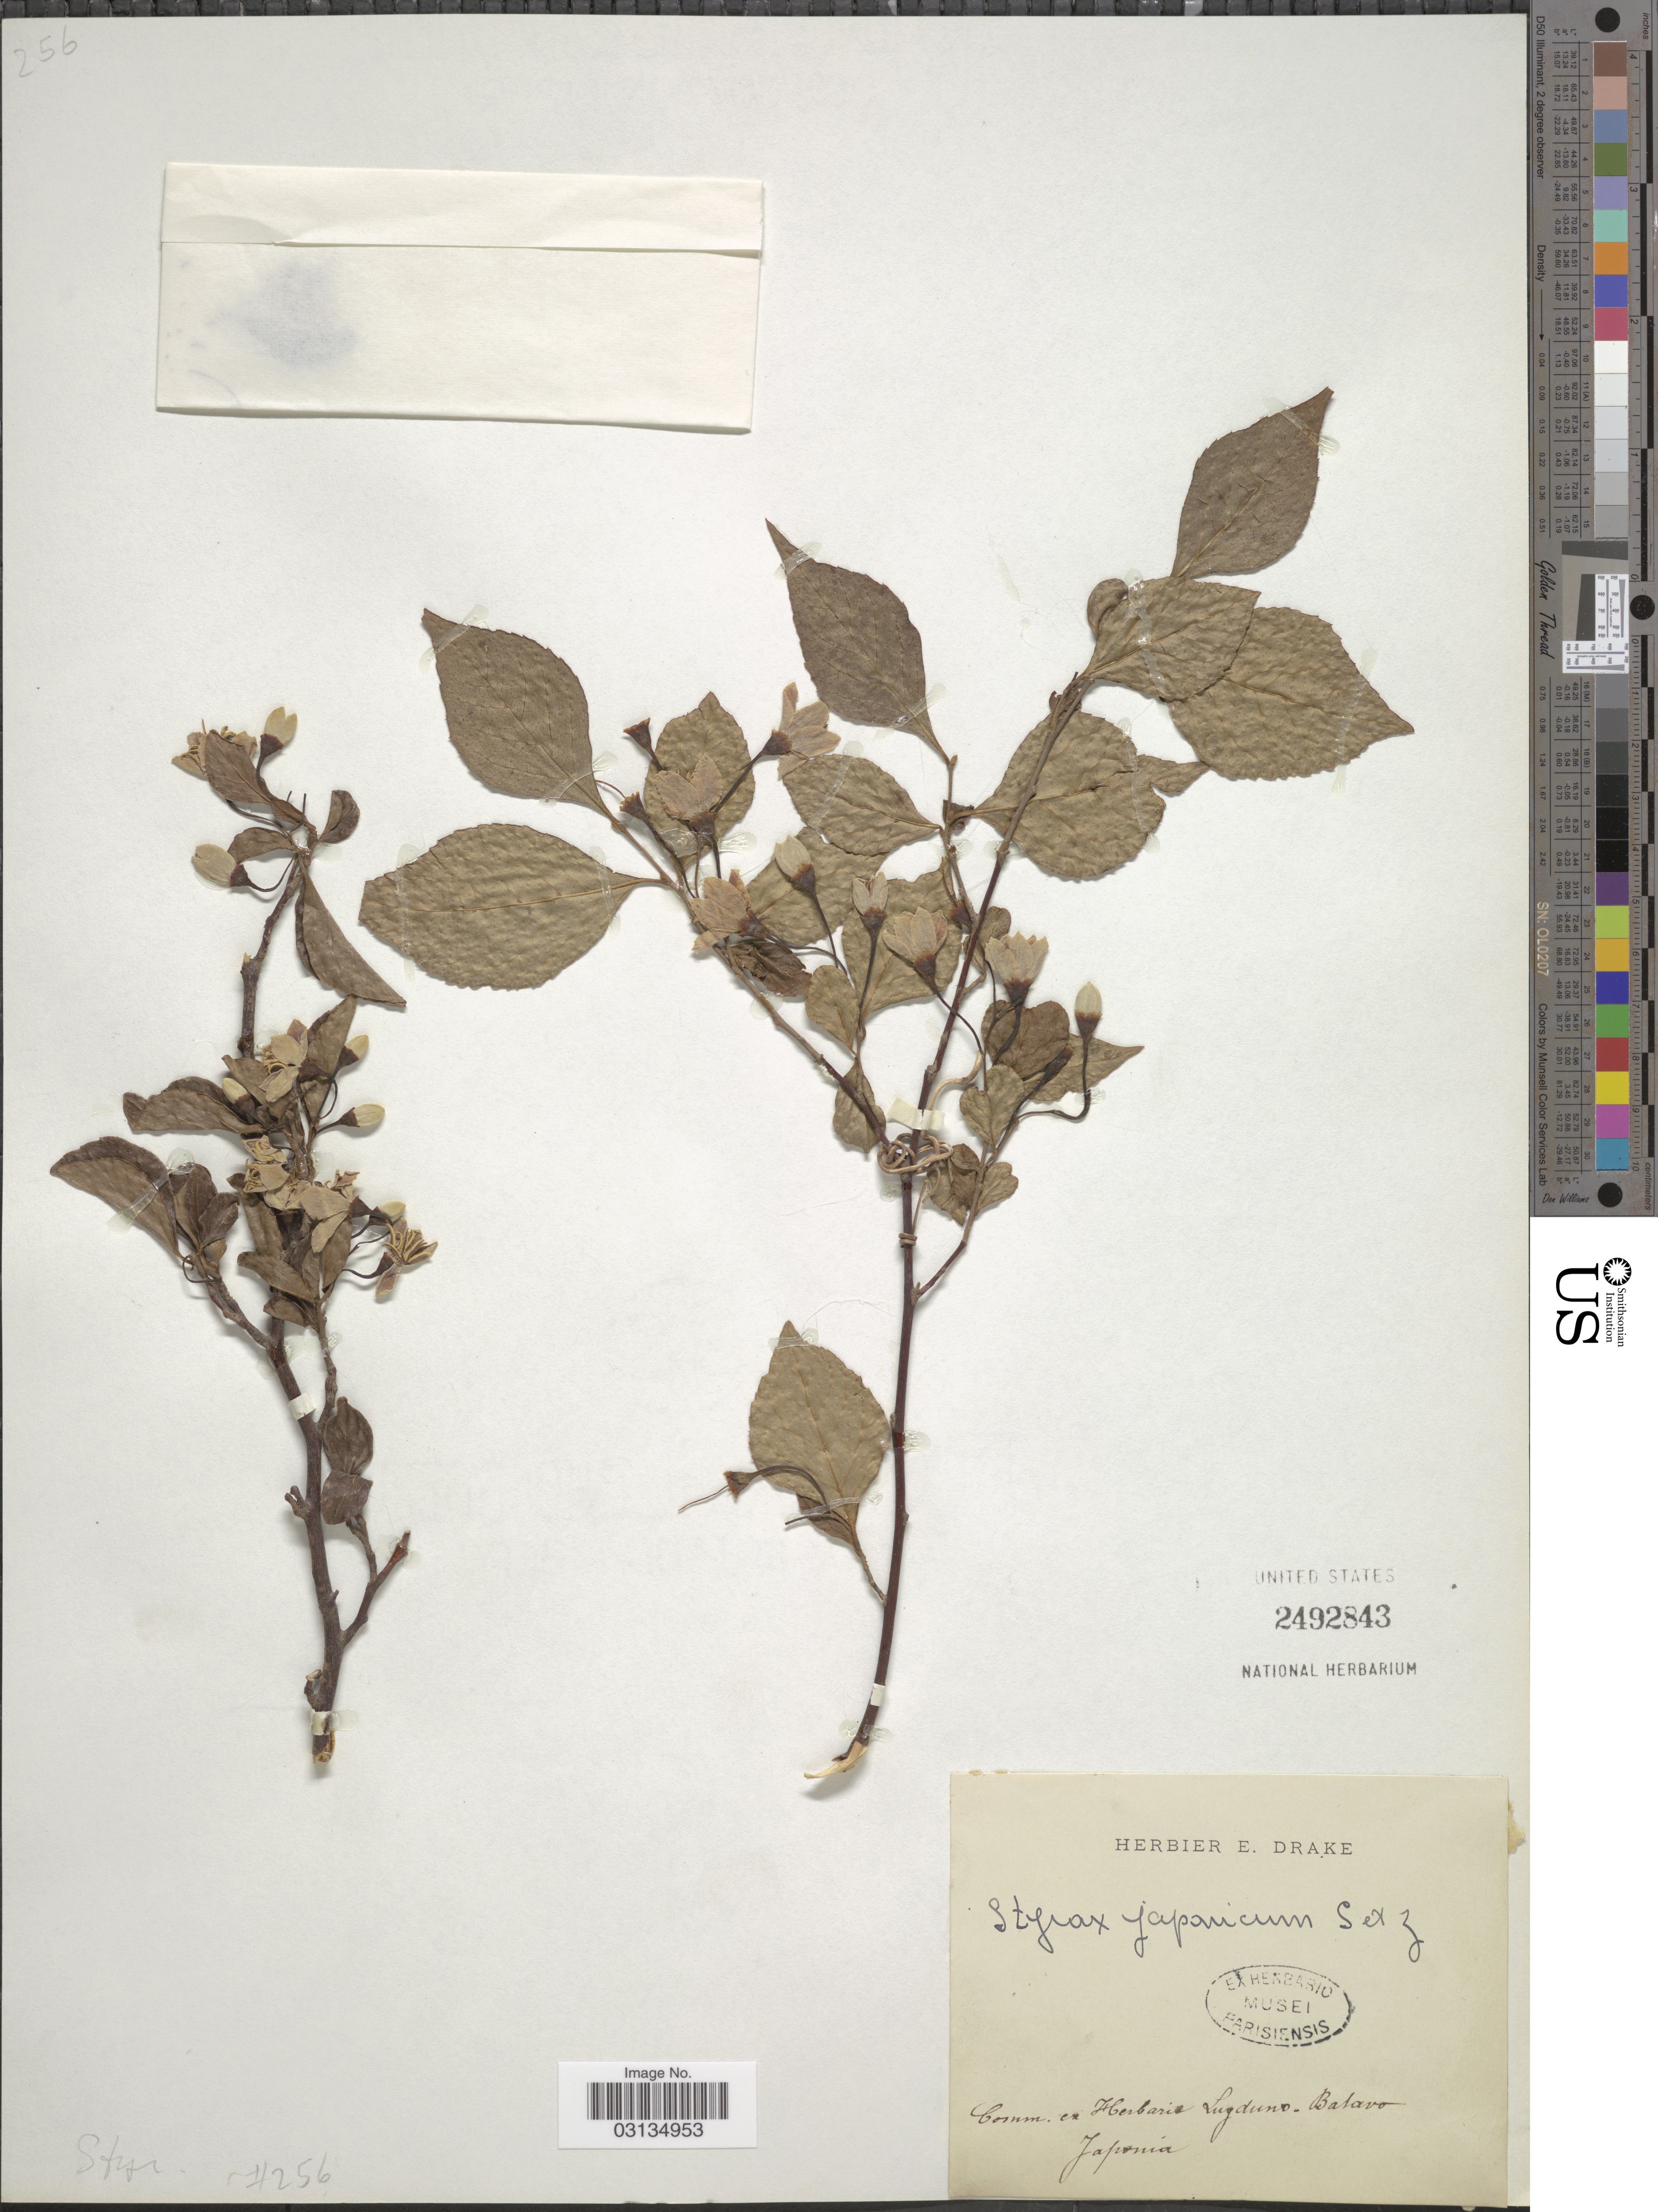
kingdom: Plantae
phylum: Tracheophyta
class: Magnoliopsida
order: Ericales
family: Styracaceae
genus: Styrax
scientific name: Styrax japonicus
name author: Siebold & Zucc.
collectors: ex herb. E. Drake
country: Japan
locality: Japonia.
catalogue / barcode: US 2492843